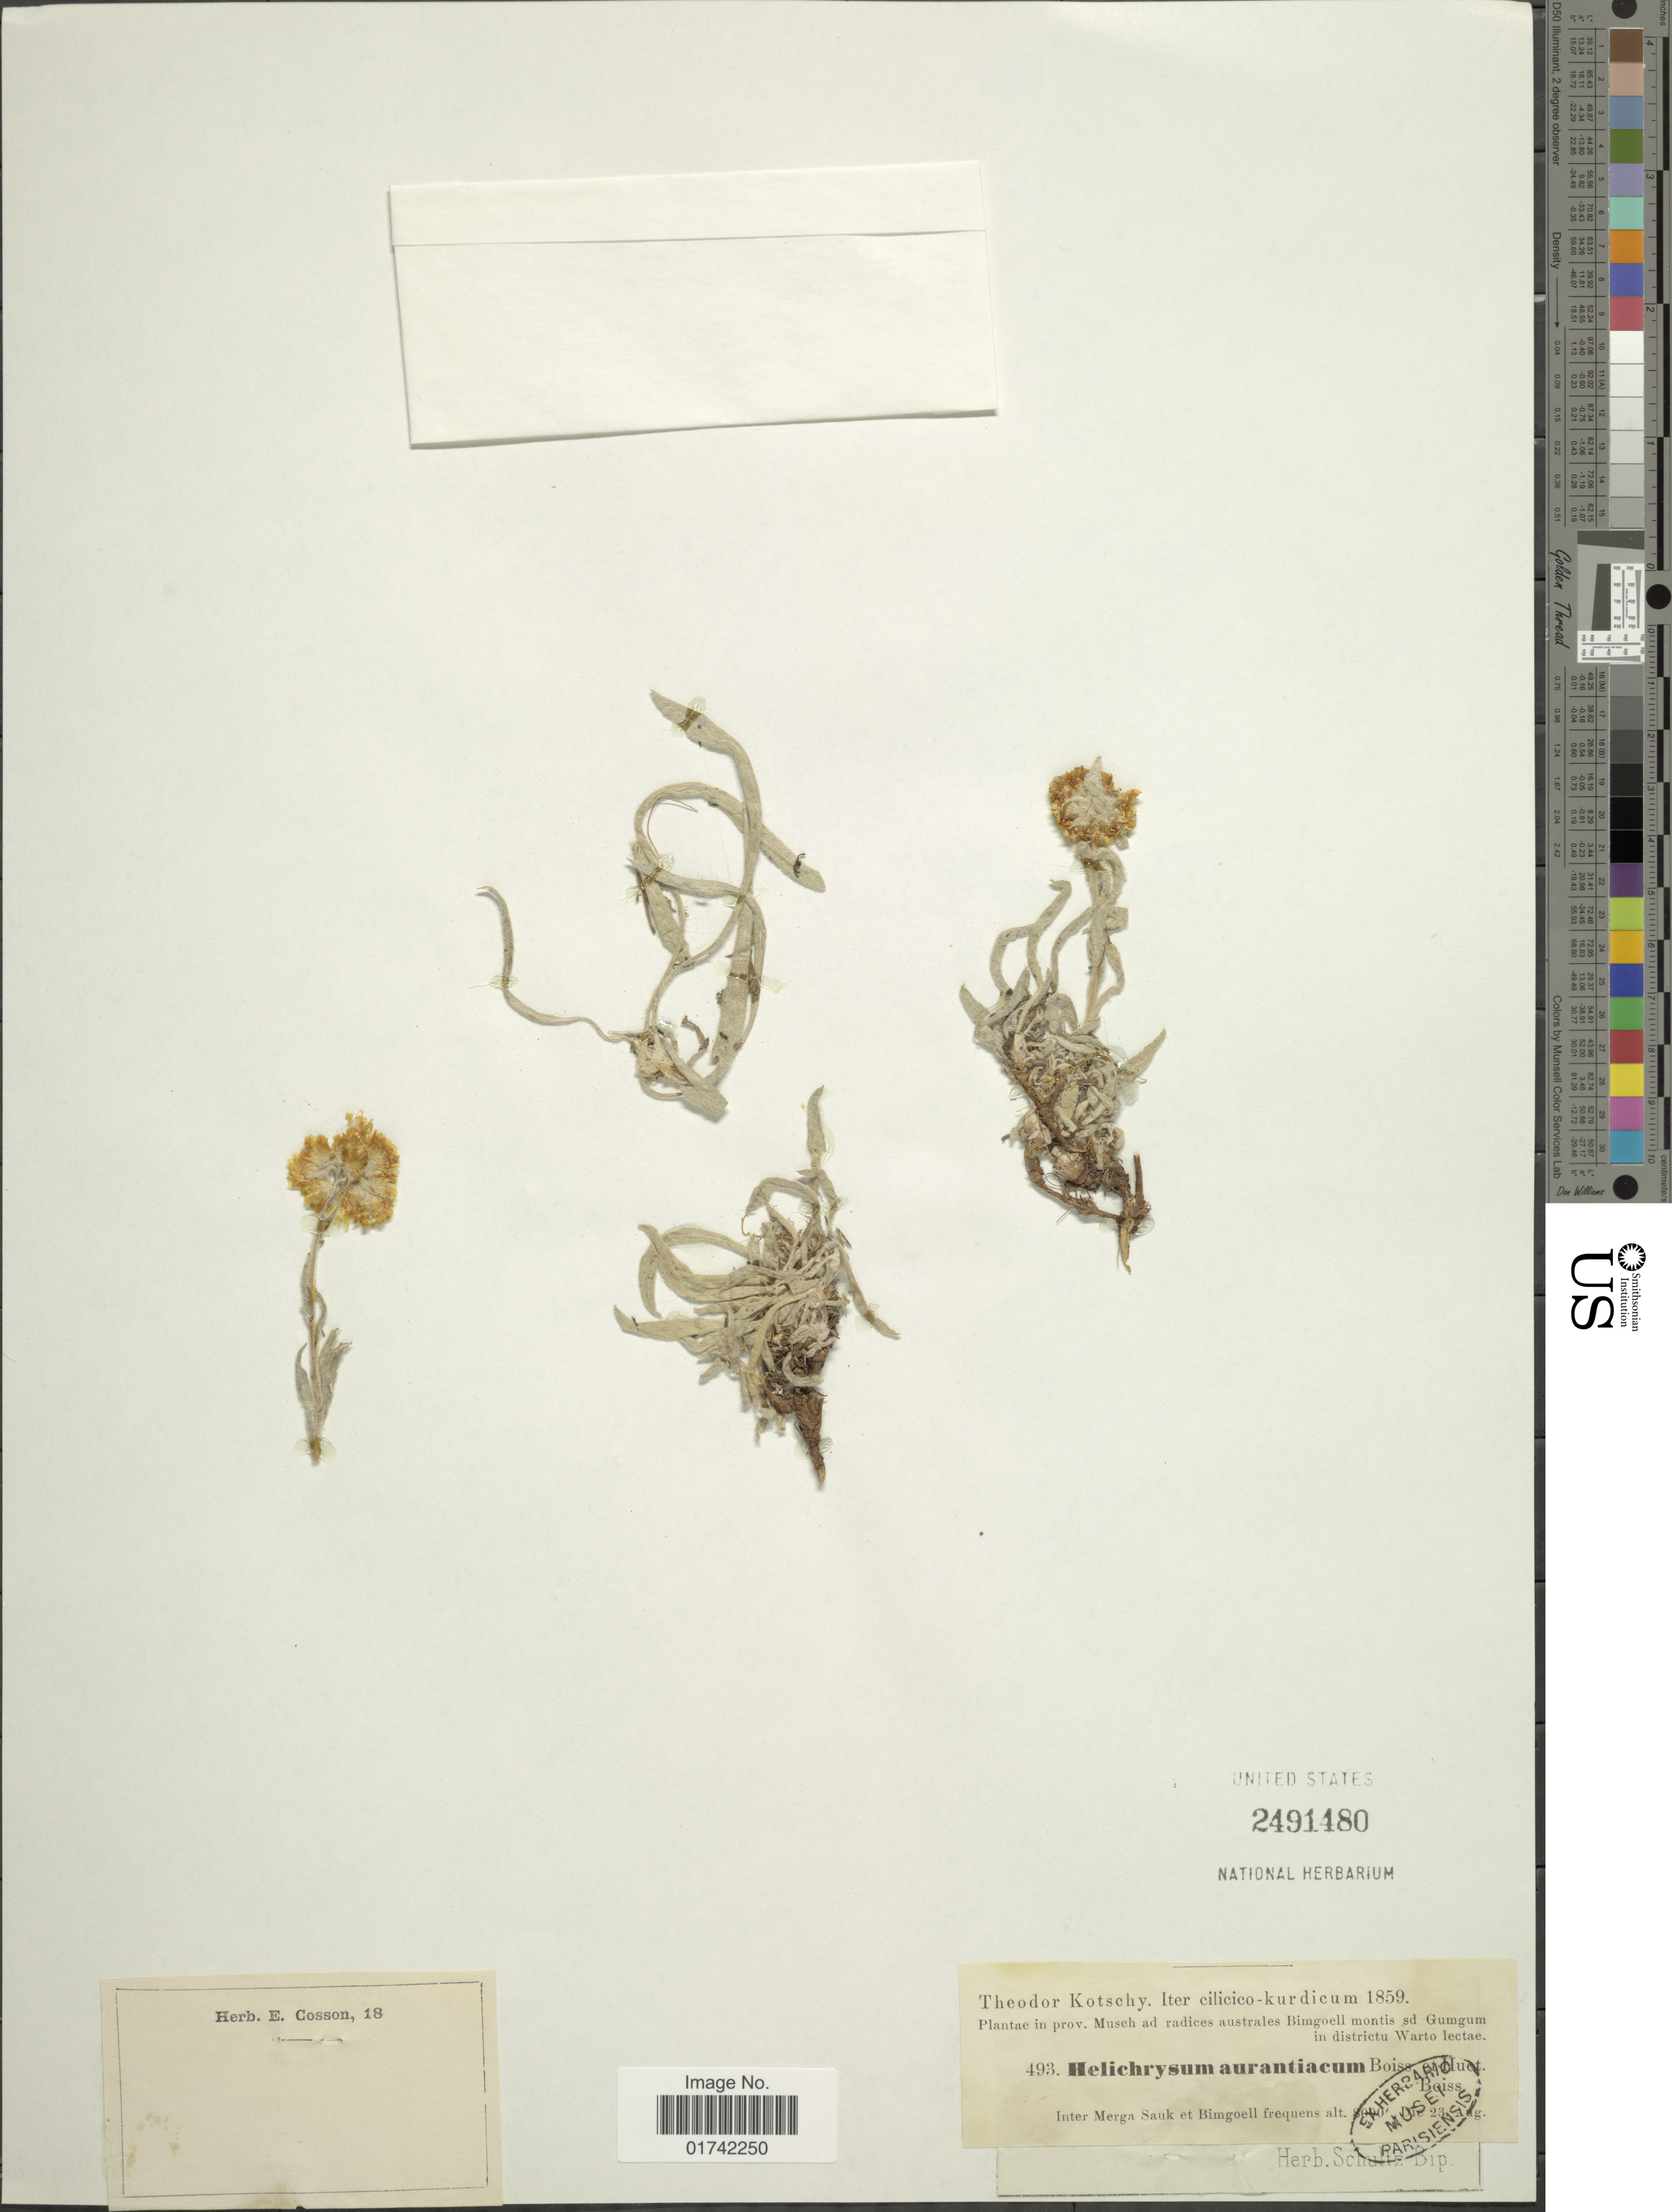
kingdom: Plantae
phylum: Tracheophyta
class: Magnoliopsida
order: Asterales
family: Asteraceae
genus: Helichrysum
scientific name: Helichrysum aurantiacum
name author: (A. Huet) Boiss.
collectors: Warto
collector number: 493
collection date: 1859-08-23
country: Papua New Guinea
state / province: East Sepik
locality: Prov. Musch ad radices australes Bimgoell montis sd Gumgum, inter Merga Sauk et Bimgoell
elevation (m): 2438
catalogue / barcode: US 2491480